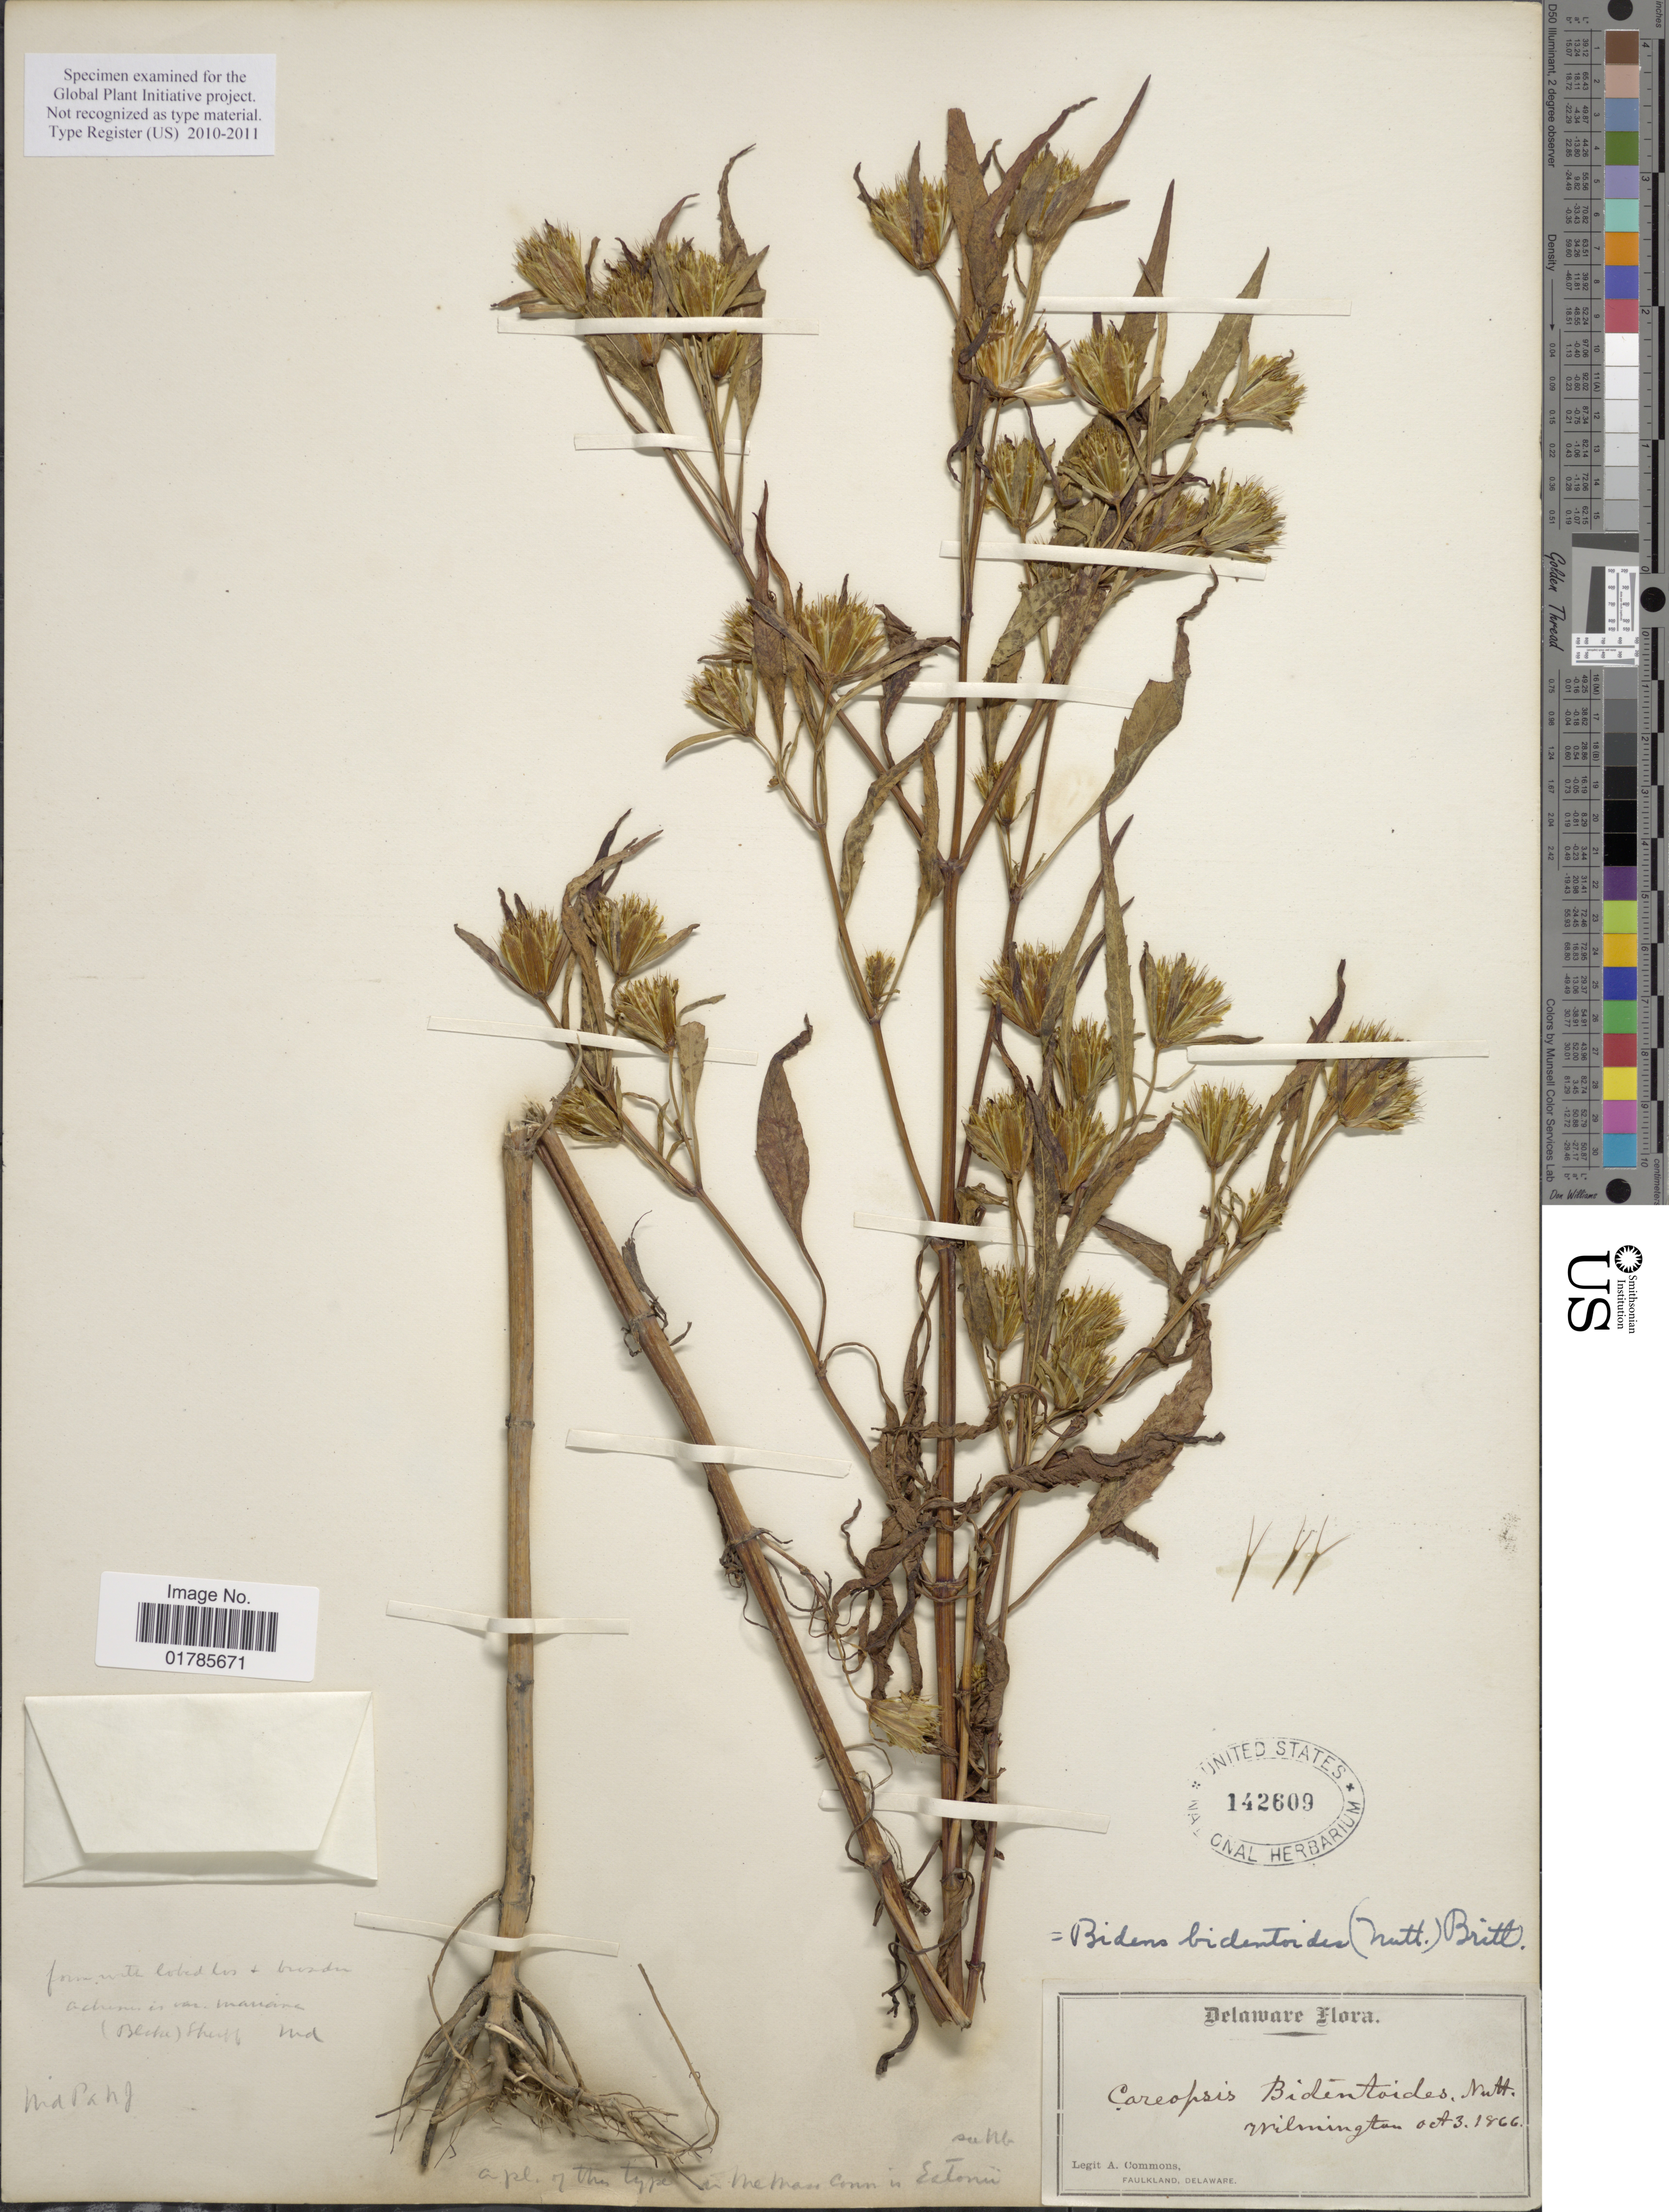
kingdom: Plantae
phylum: Tracheophyta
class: Magnoliopsida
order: Asterales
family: Asteraceae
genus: Bidens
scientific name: Bidens bidentoides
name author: (Nutt.) Britton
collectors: A. Commons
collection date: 1866-10-03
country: United States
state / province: Delaware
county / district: New Castle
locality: Wilmington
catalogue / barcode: US 142609